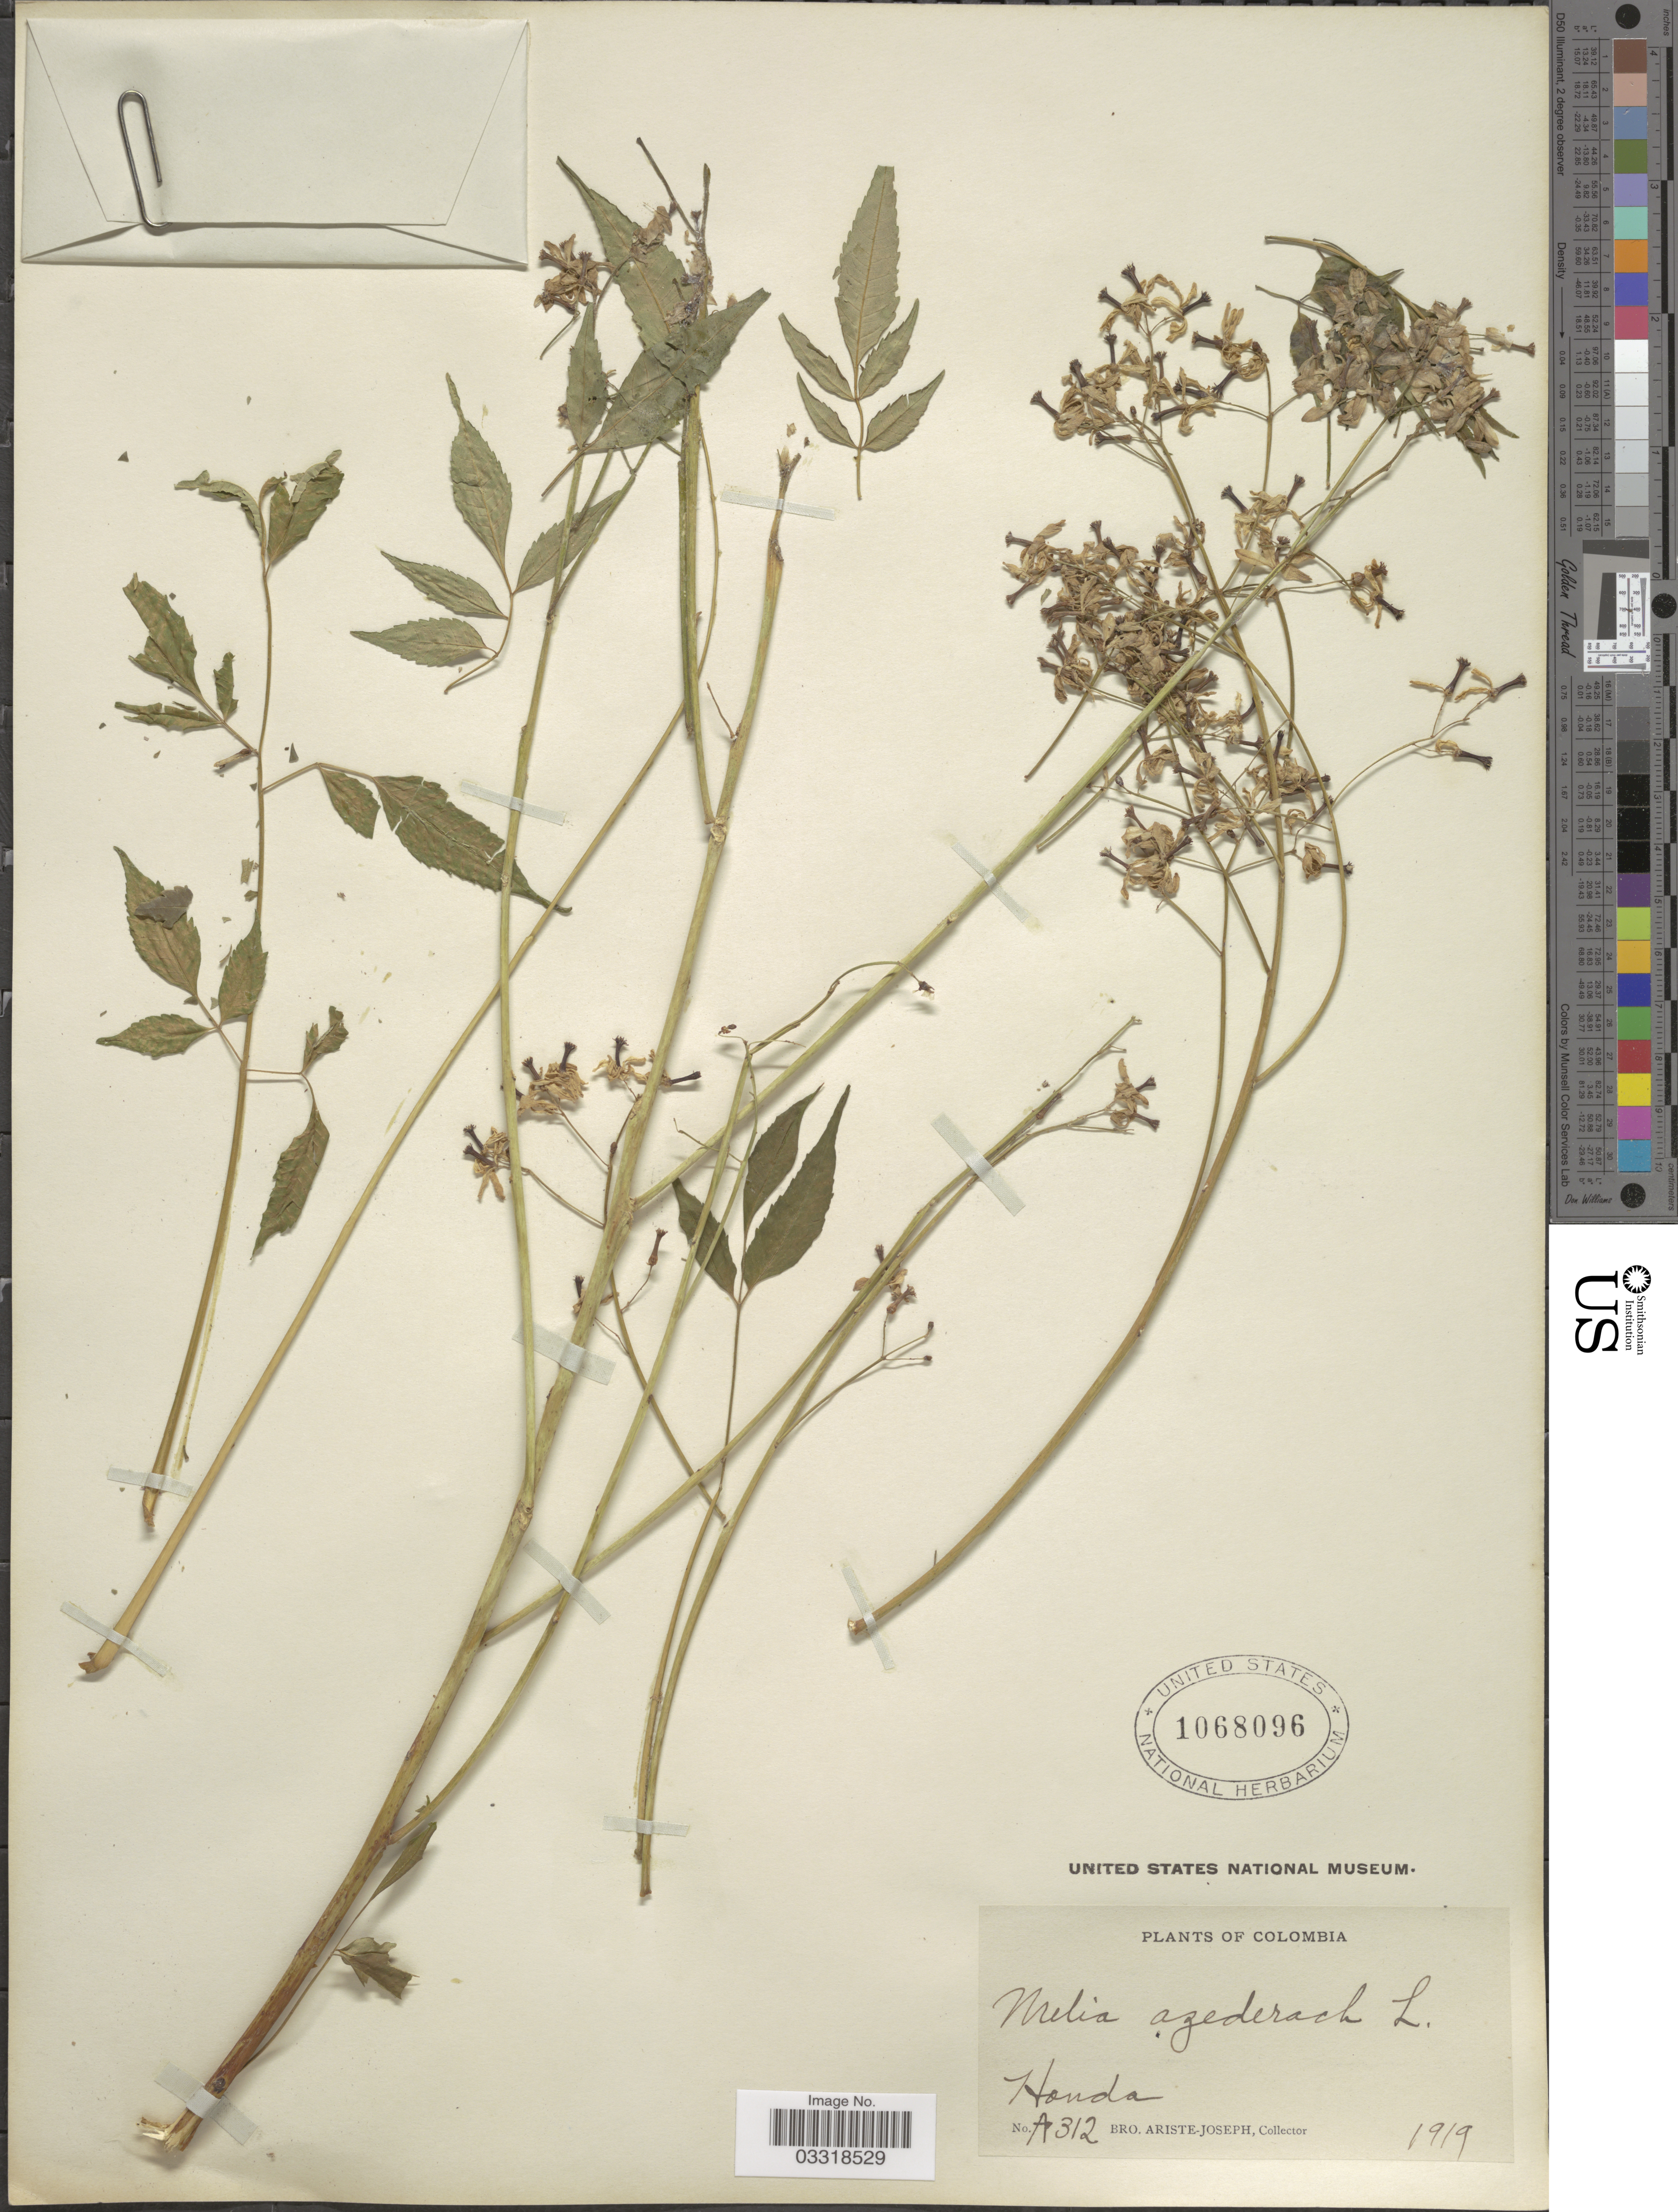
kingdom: Plantae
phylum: Tracheophyta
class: Magnoliopsida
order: Sapindales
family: Meliaceae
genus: Melia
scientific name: Melia azedarach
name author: L.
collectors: Bro. Ariste-Joseph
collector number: A312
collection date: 1919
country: Colombia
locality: Honda.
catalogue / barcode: US 1068096